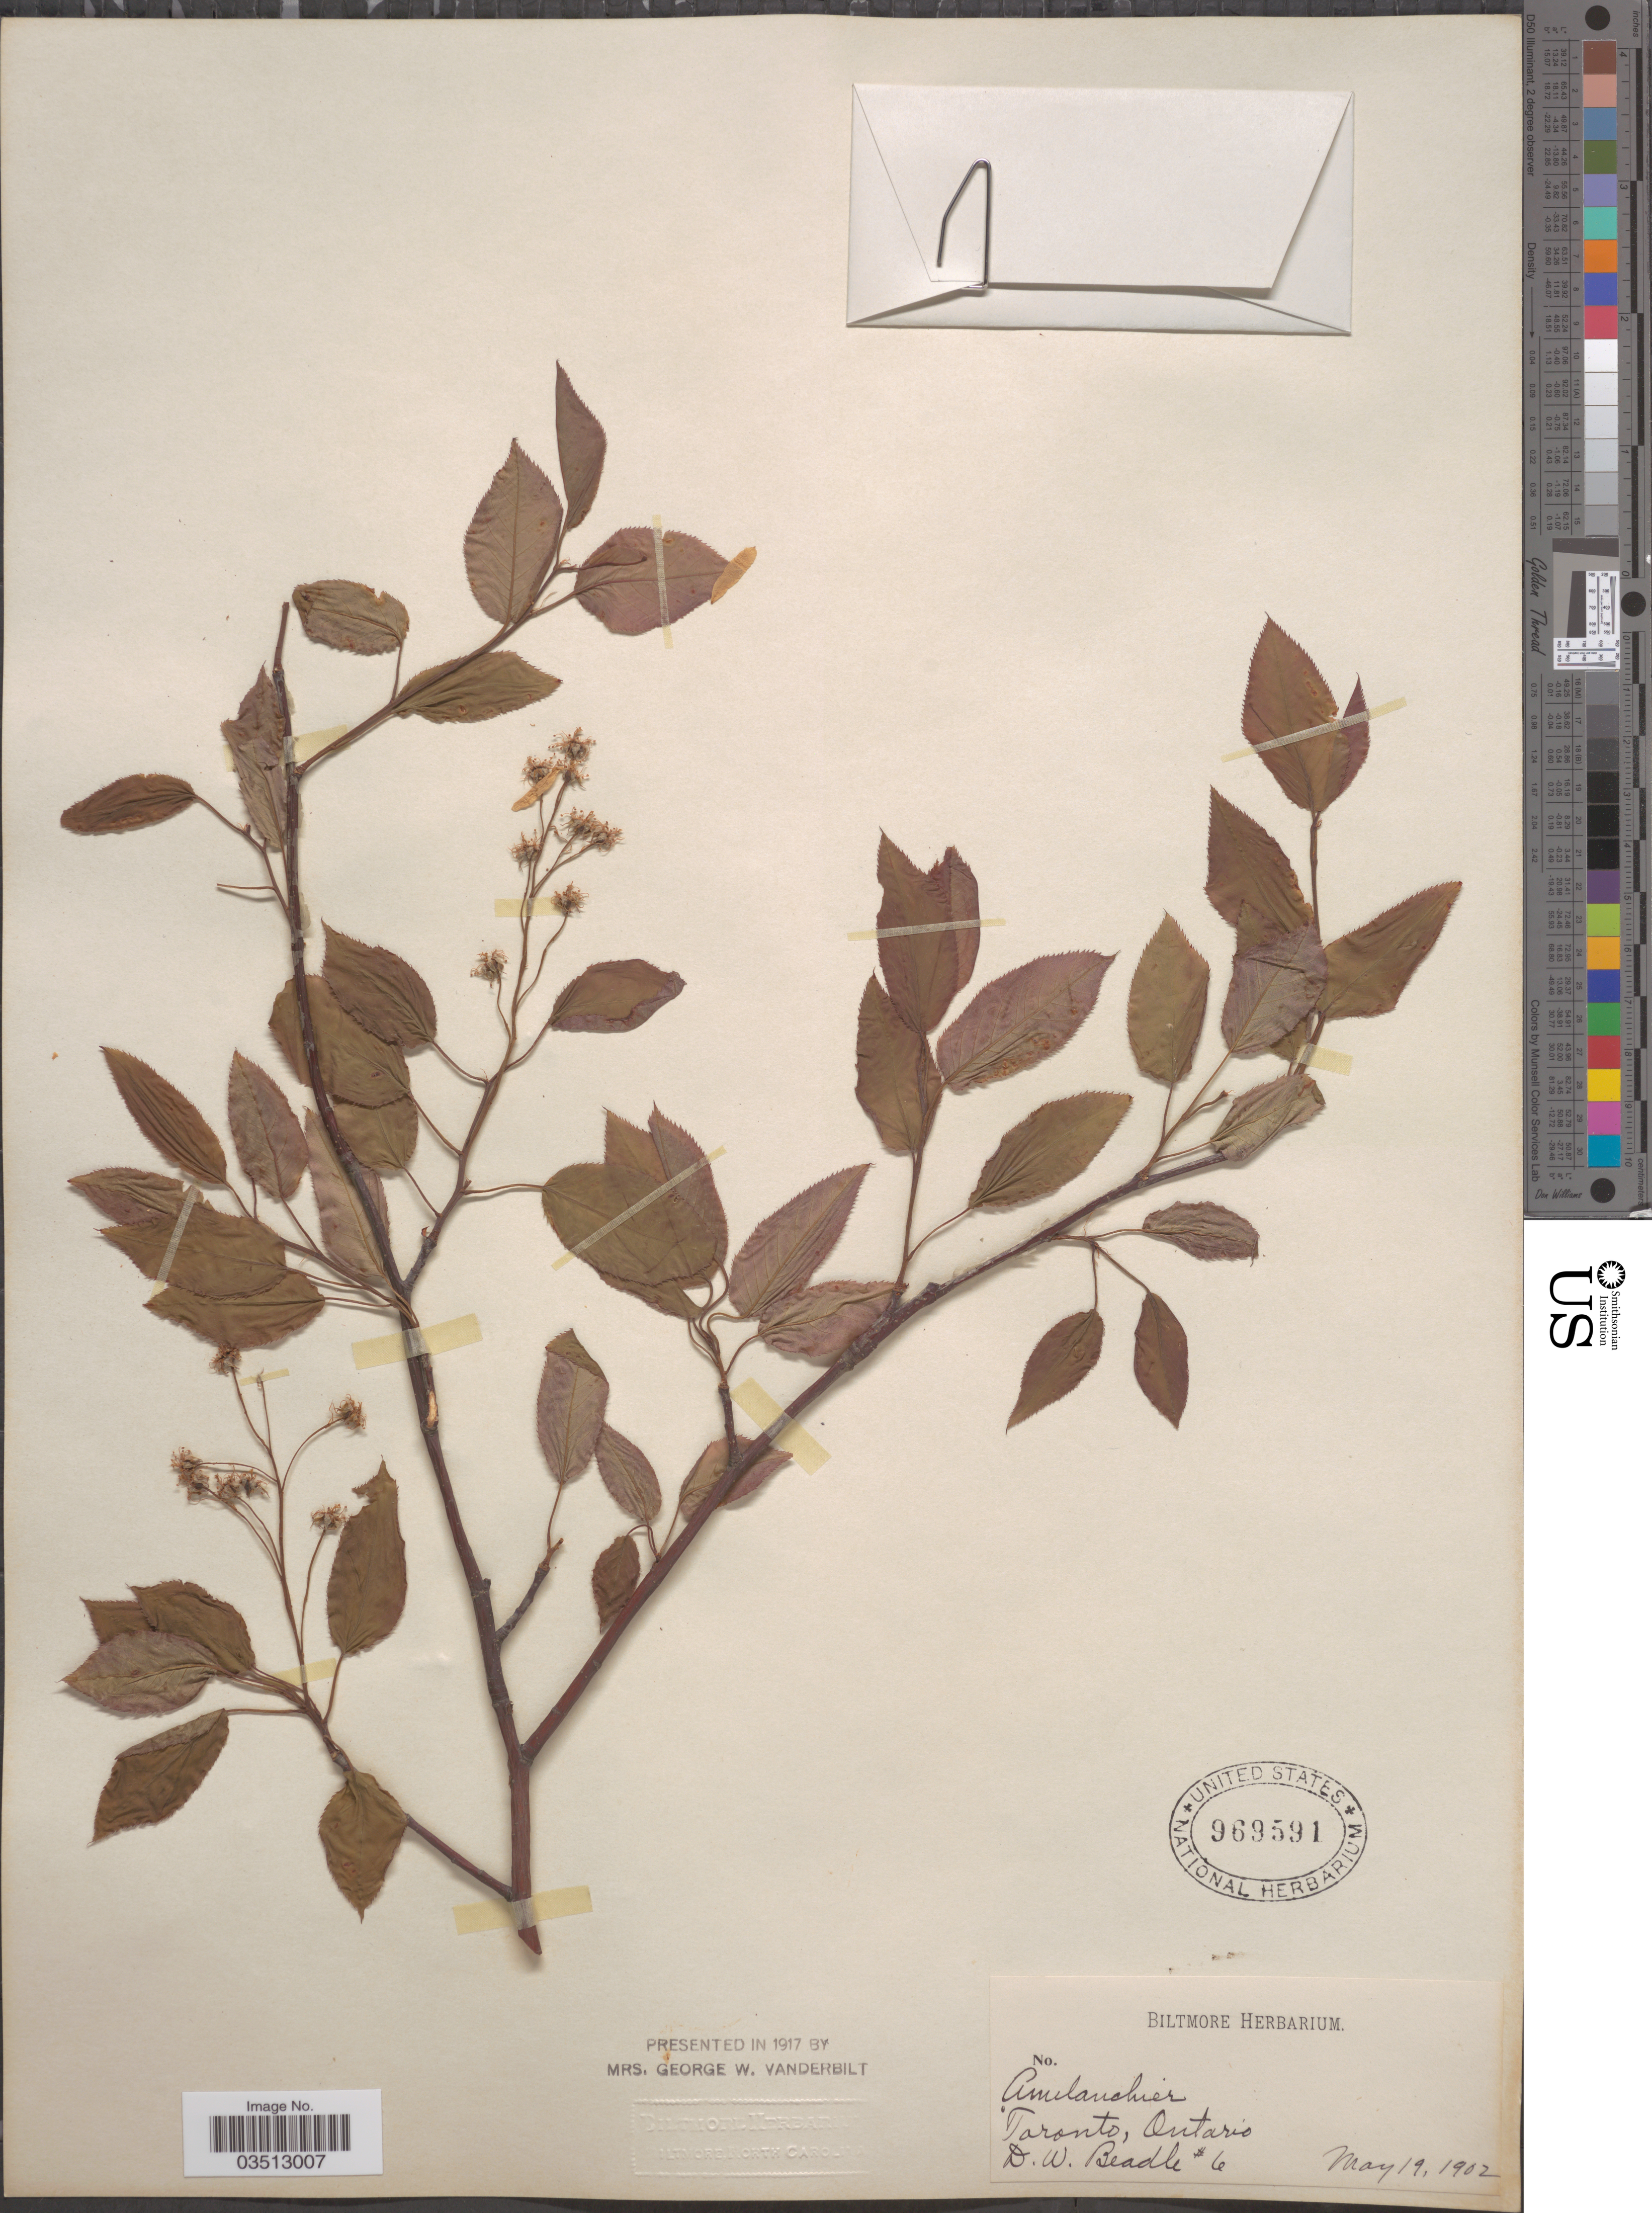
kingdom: Plantae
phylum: Tracheophyta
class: Magnoliopsida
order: Rosales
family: Rosaceae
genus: Amelanchier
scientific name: Amelanchier sp.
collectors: D. Beadle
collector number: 6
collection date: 1902-05-19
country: Canada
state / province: Ontario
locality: Toronto.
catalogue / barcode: US 969591